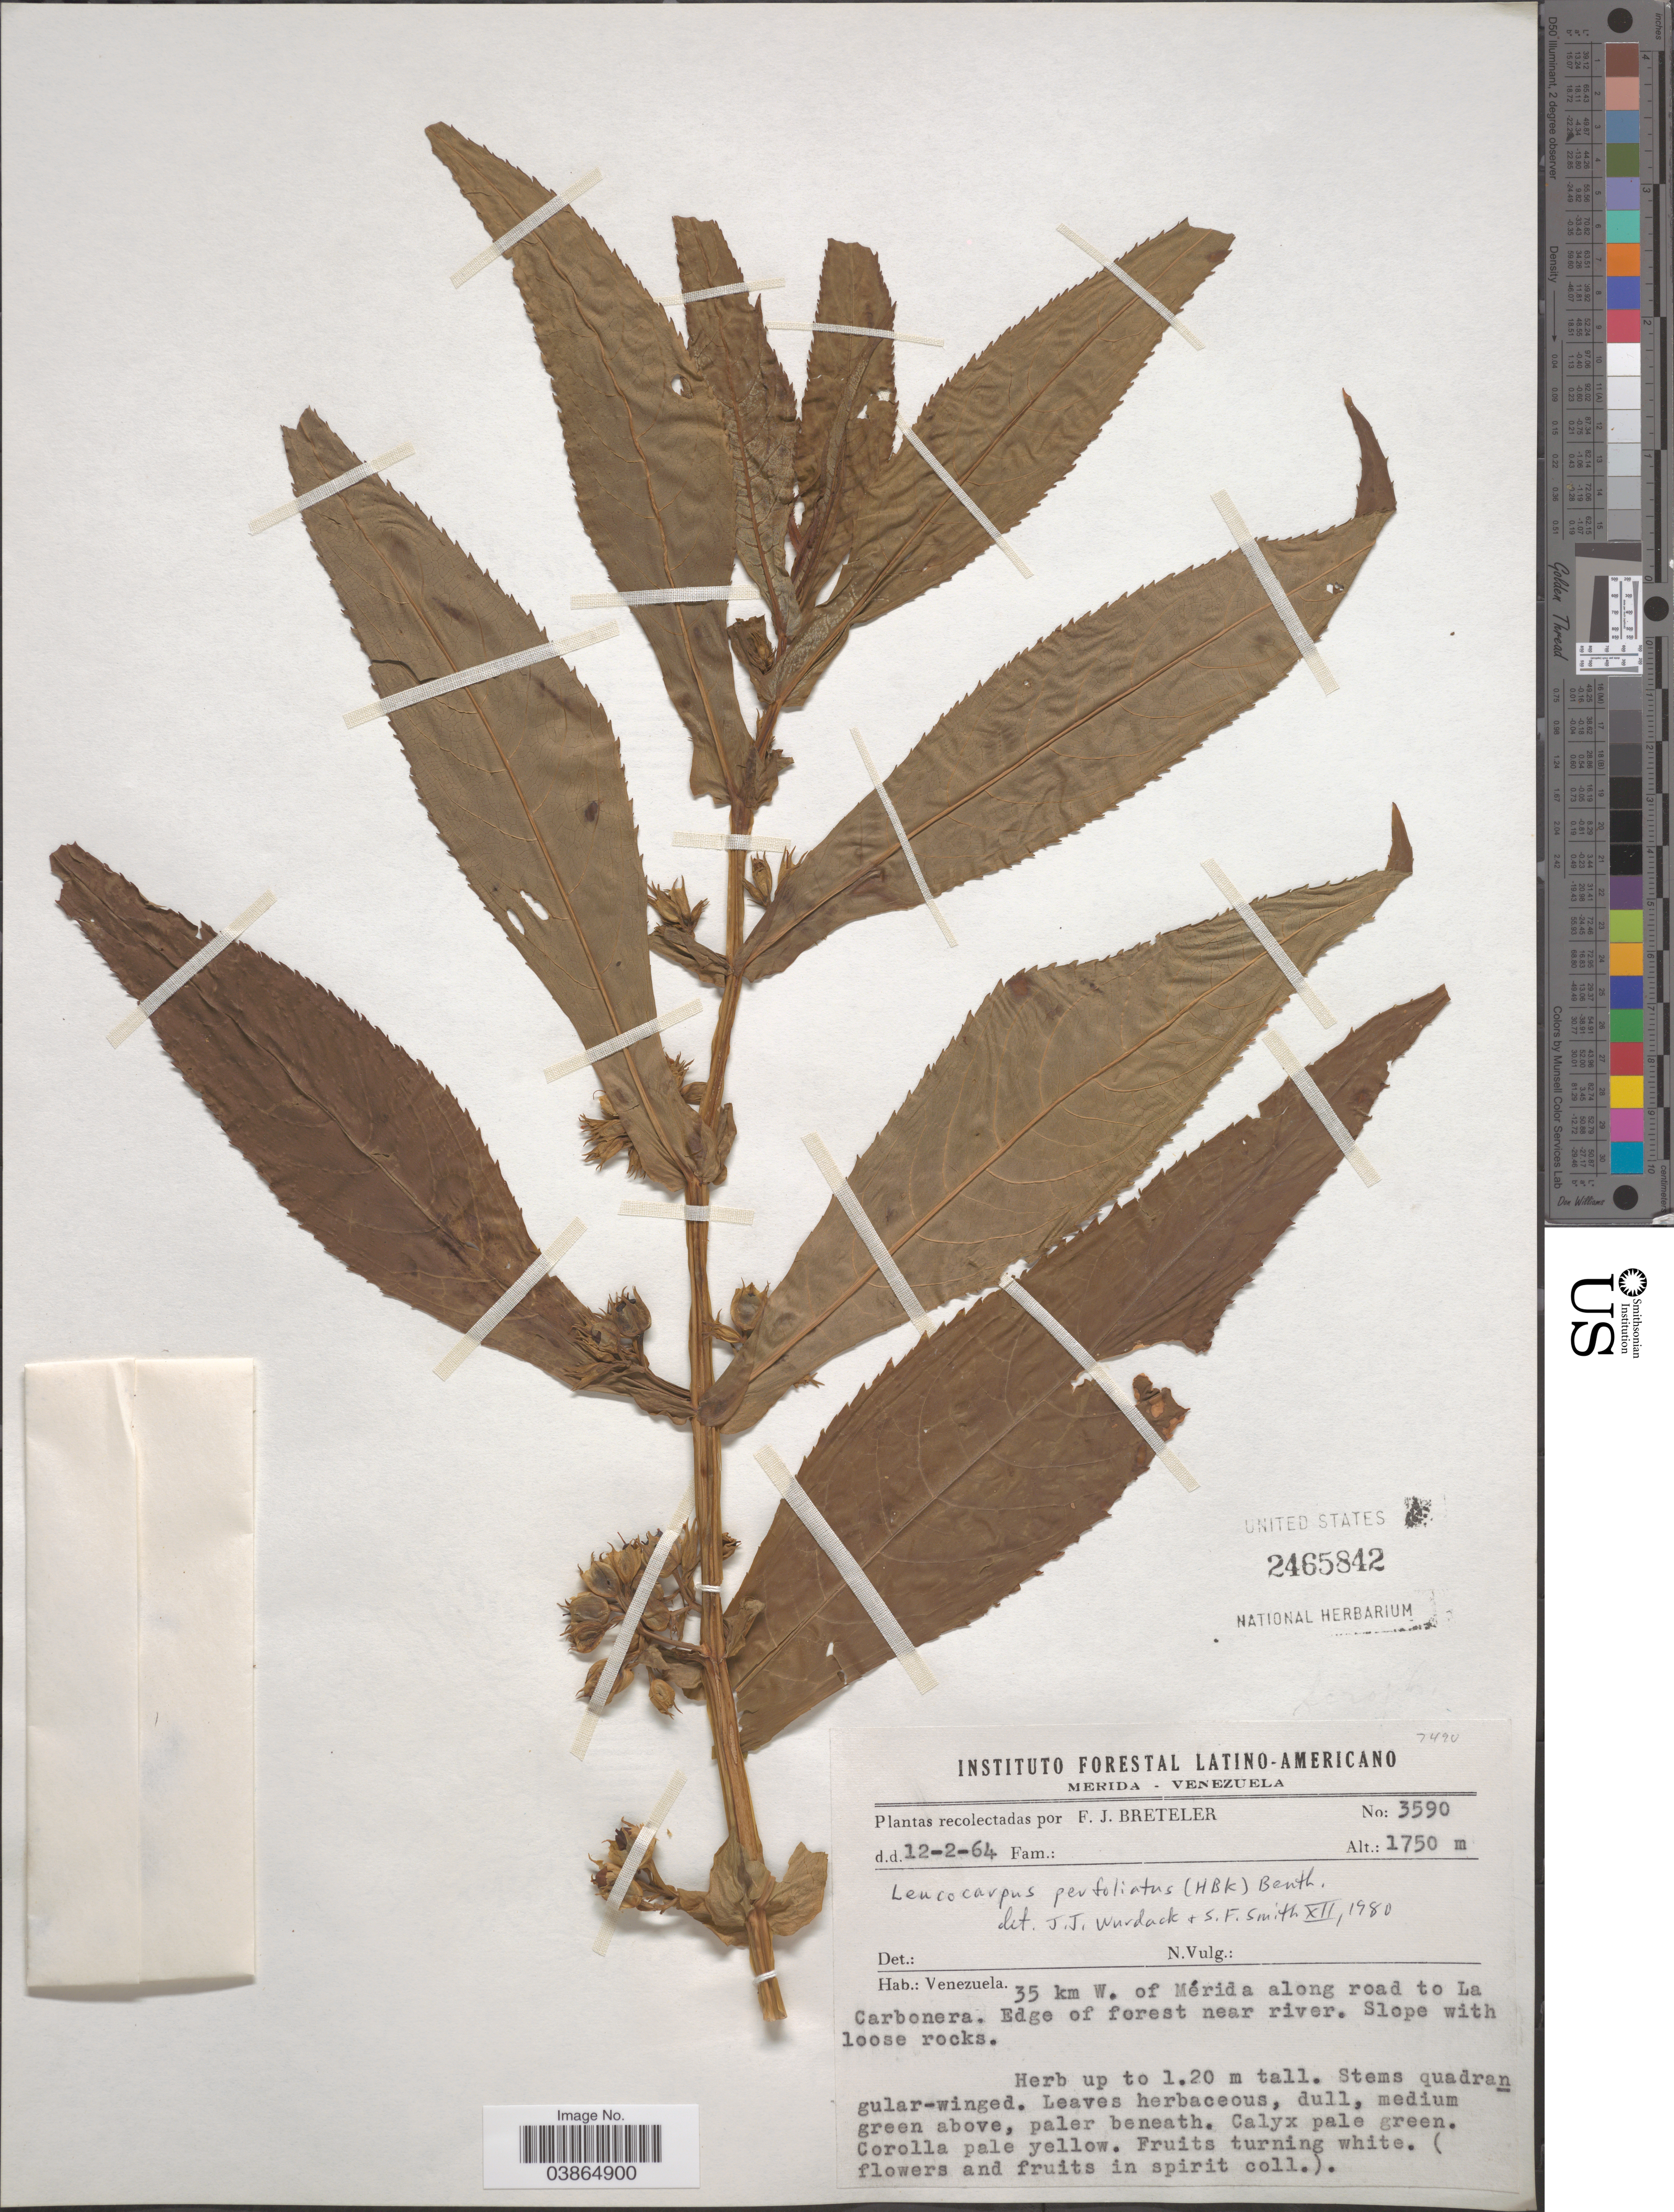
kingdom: Plantae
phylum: Tracheophyta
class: Magnoliopsida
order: Lamiales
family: Phrymaceae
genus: Leucocarpus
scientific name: Leucocarpus perfoliatus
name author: (Kunth) Benth.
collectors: F. J. Breteler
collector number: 3590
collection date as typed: Transcribed d/m/y: 12/2/64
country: Venezuela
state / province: Merida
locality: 35 km W. of Mérida along road to La Carbonera. Edge of forest near river.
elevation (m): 1750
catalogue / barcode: US 2465842